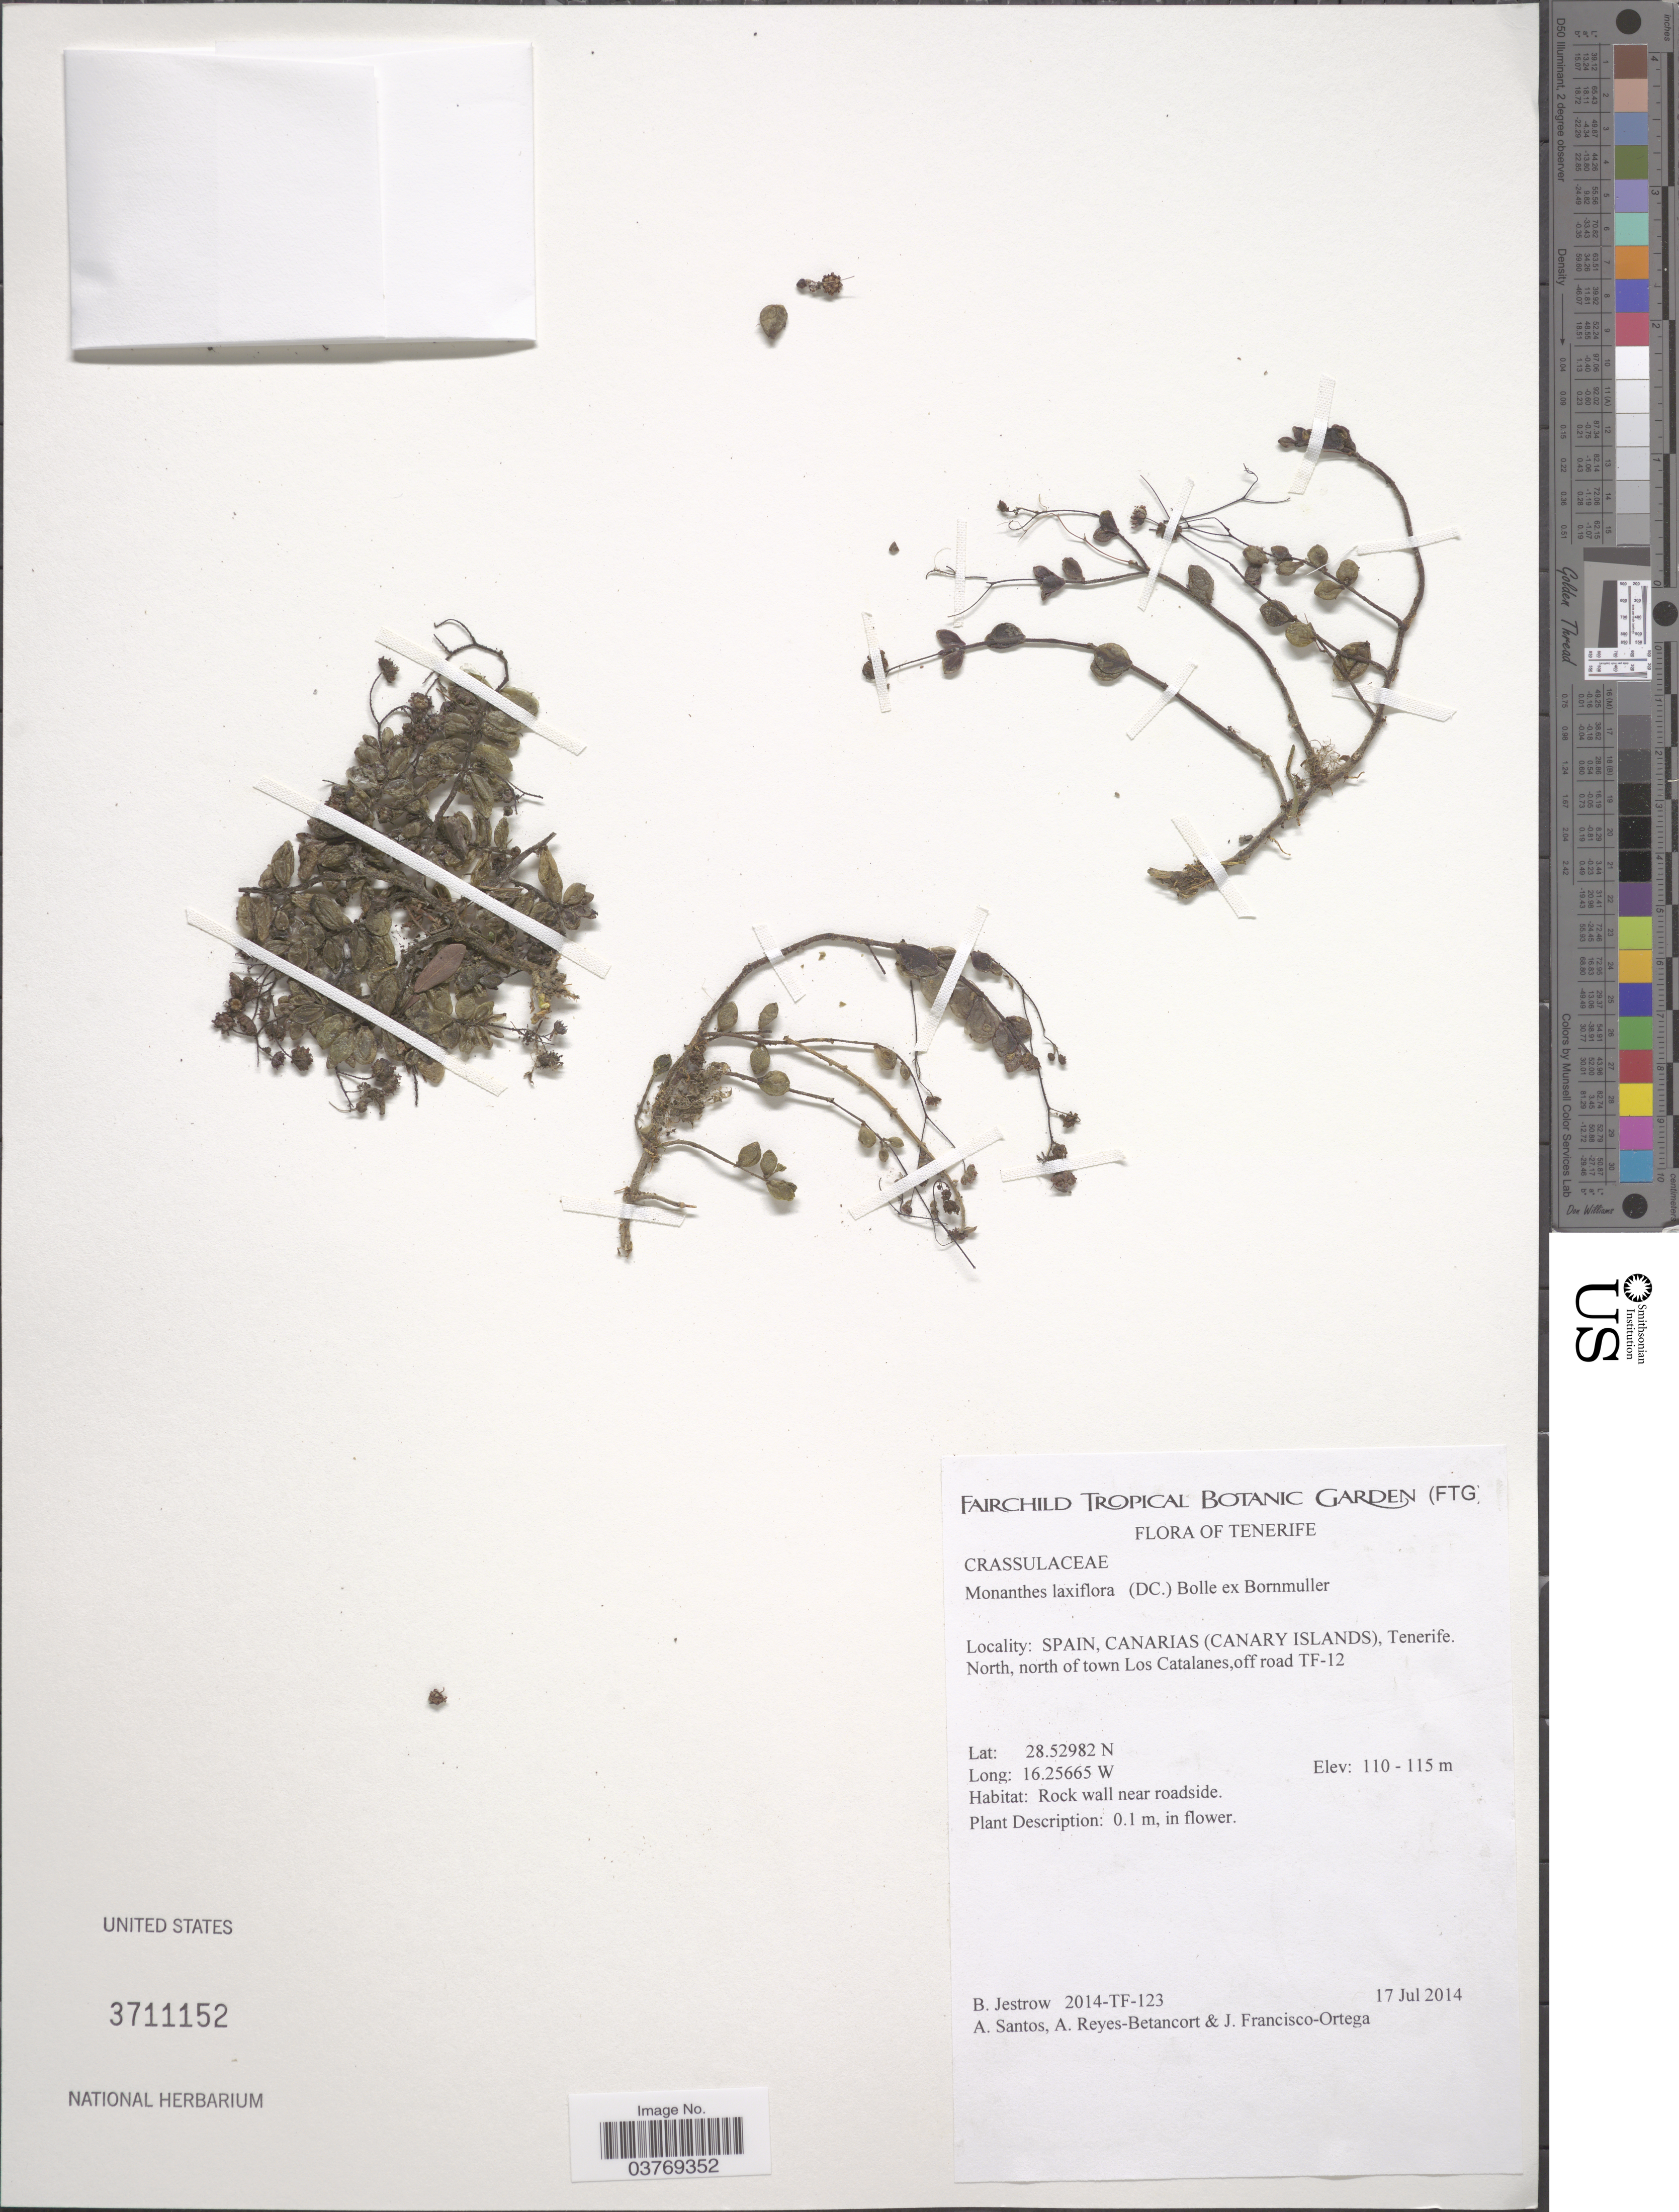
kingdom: Plantae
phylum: Tracheophyta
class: Magnoliopsida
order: Saxifragales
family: Crassulaceae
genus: Monanthes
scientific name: Monanthes laxiflora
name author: (DC.) Bolle ex Bornmüller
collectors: B. Jestrow, A. Santos, A. Reyes-Betancort & J. Francisco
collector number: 2014-TF-123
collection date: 2014-07-17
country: Spain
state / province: Canarias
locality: Tenerife. Canary Islands. North, north of town Los Catalanes, off road TF-12.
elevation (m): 110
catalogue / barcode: US 3711152